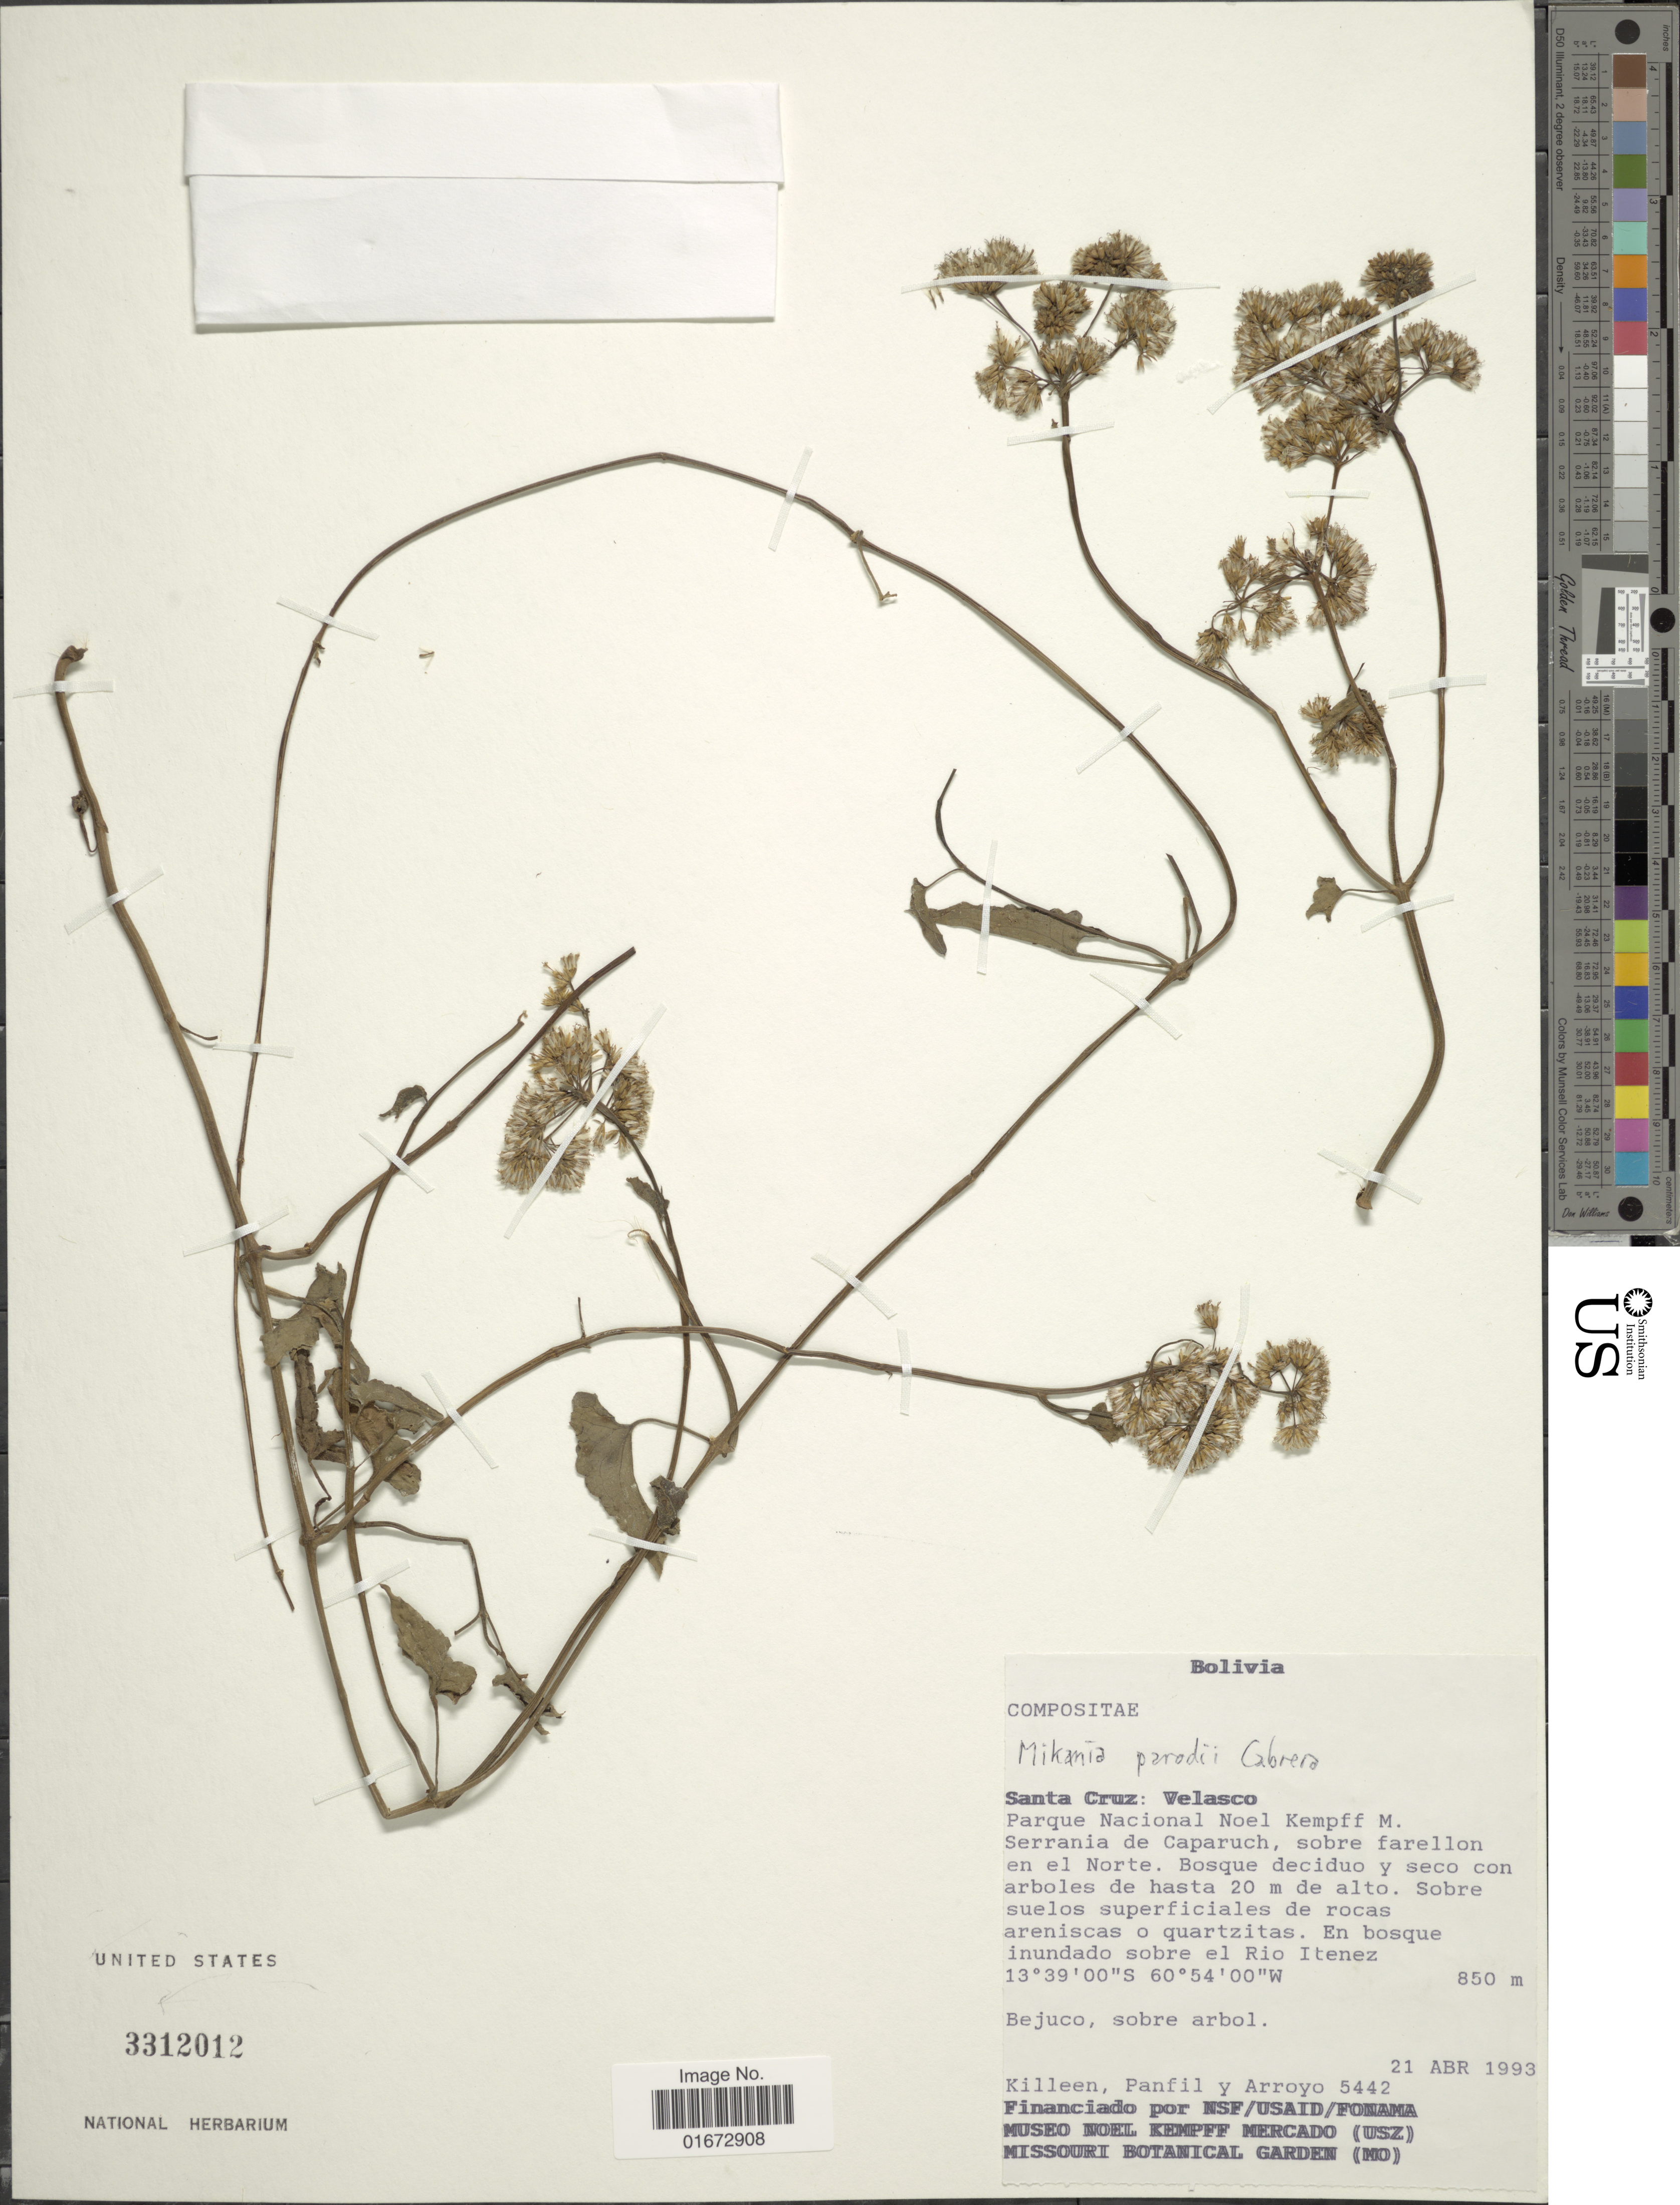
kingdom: Plantae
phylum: Tracheophyta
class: Magnoliopsida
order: Asterales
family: Asteraceae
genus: Mikania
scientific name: Mikania parodii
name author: Cabrera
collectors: Killeen, --, -- Panfil & Arroyo, --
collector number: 5442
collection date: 1993-04-21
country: Bolivia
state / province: Santa Cruz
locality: Santa Cruz: Velasco. Parque Nacional Noel Kempff M. Serrania de Caparuch, sobre farellon en el Norte. En bosque inundado sobre el Rio Itenez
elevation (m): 850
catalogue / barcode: US 3312012